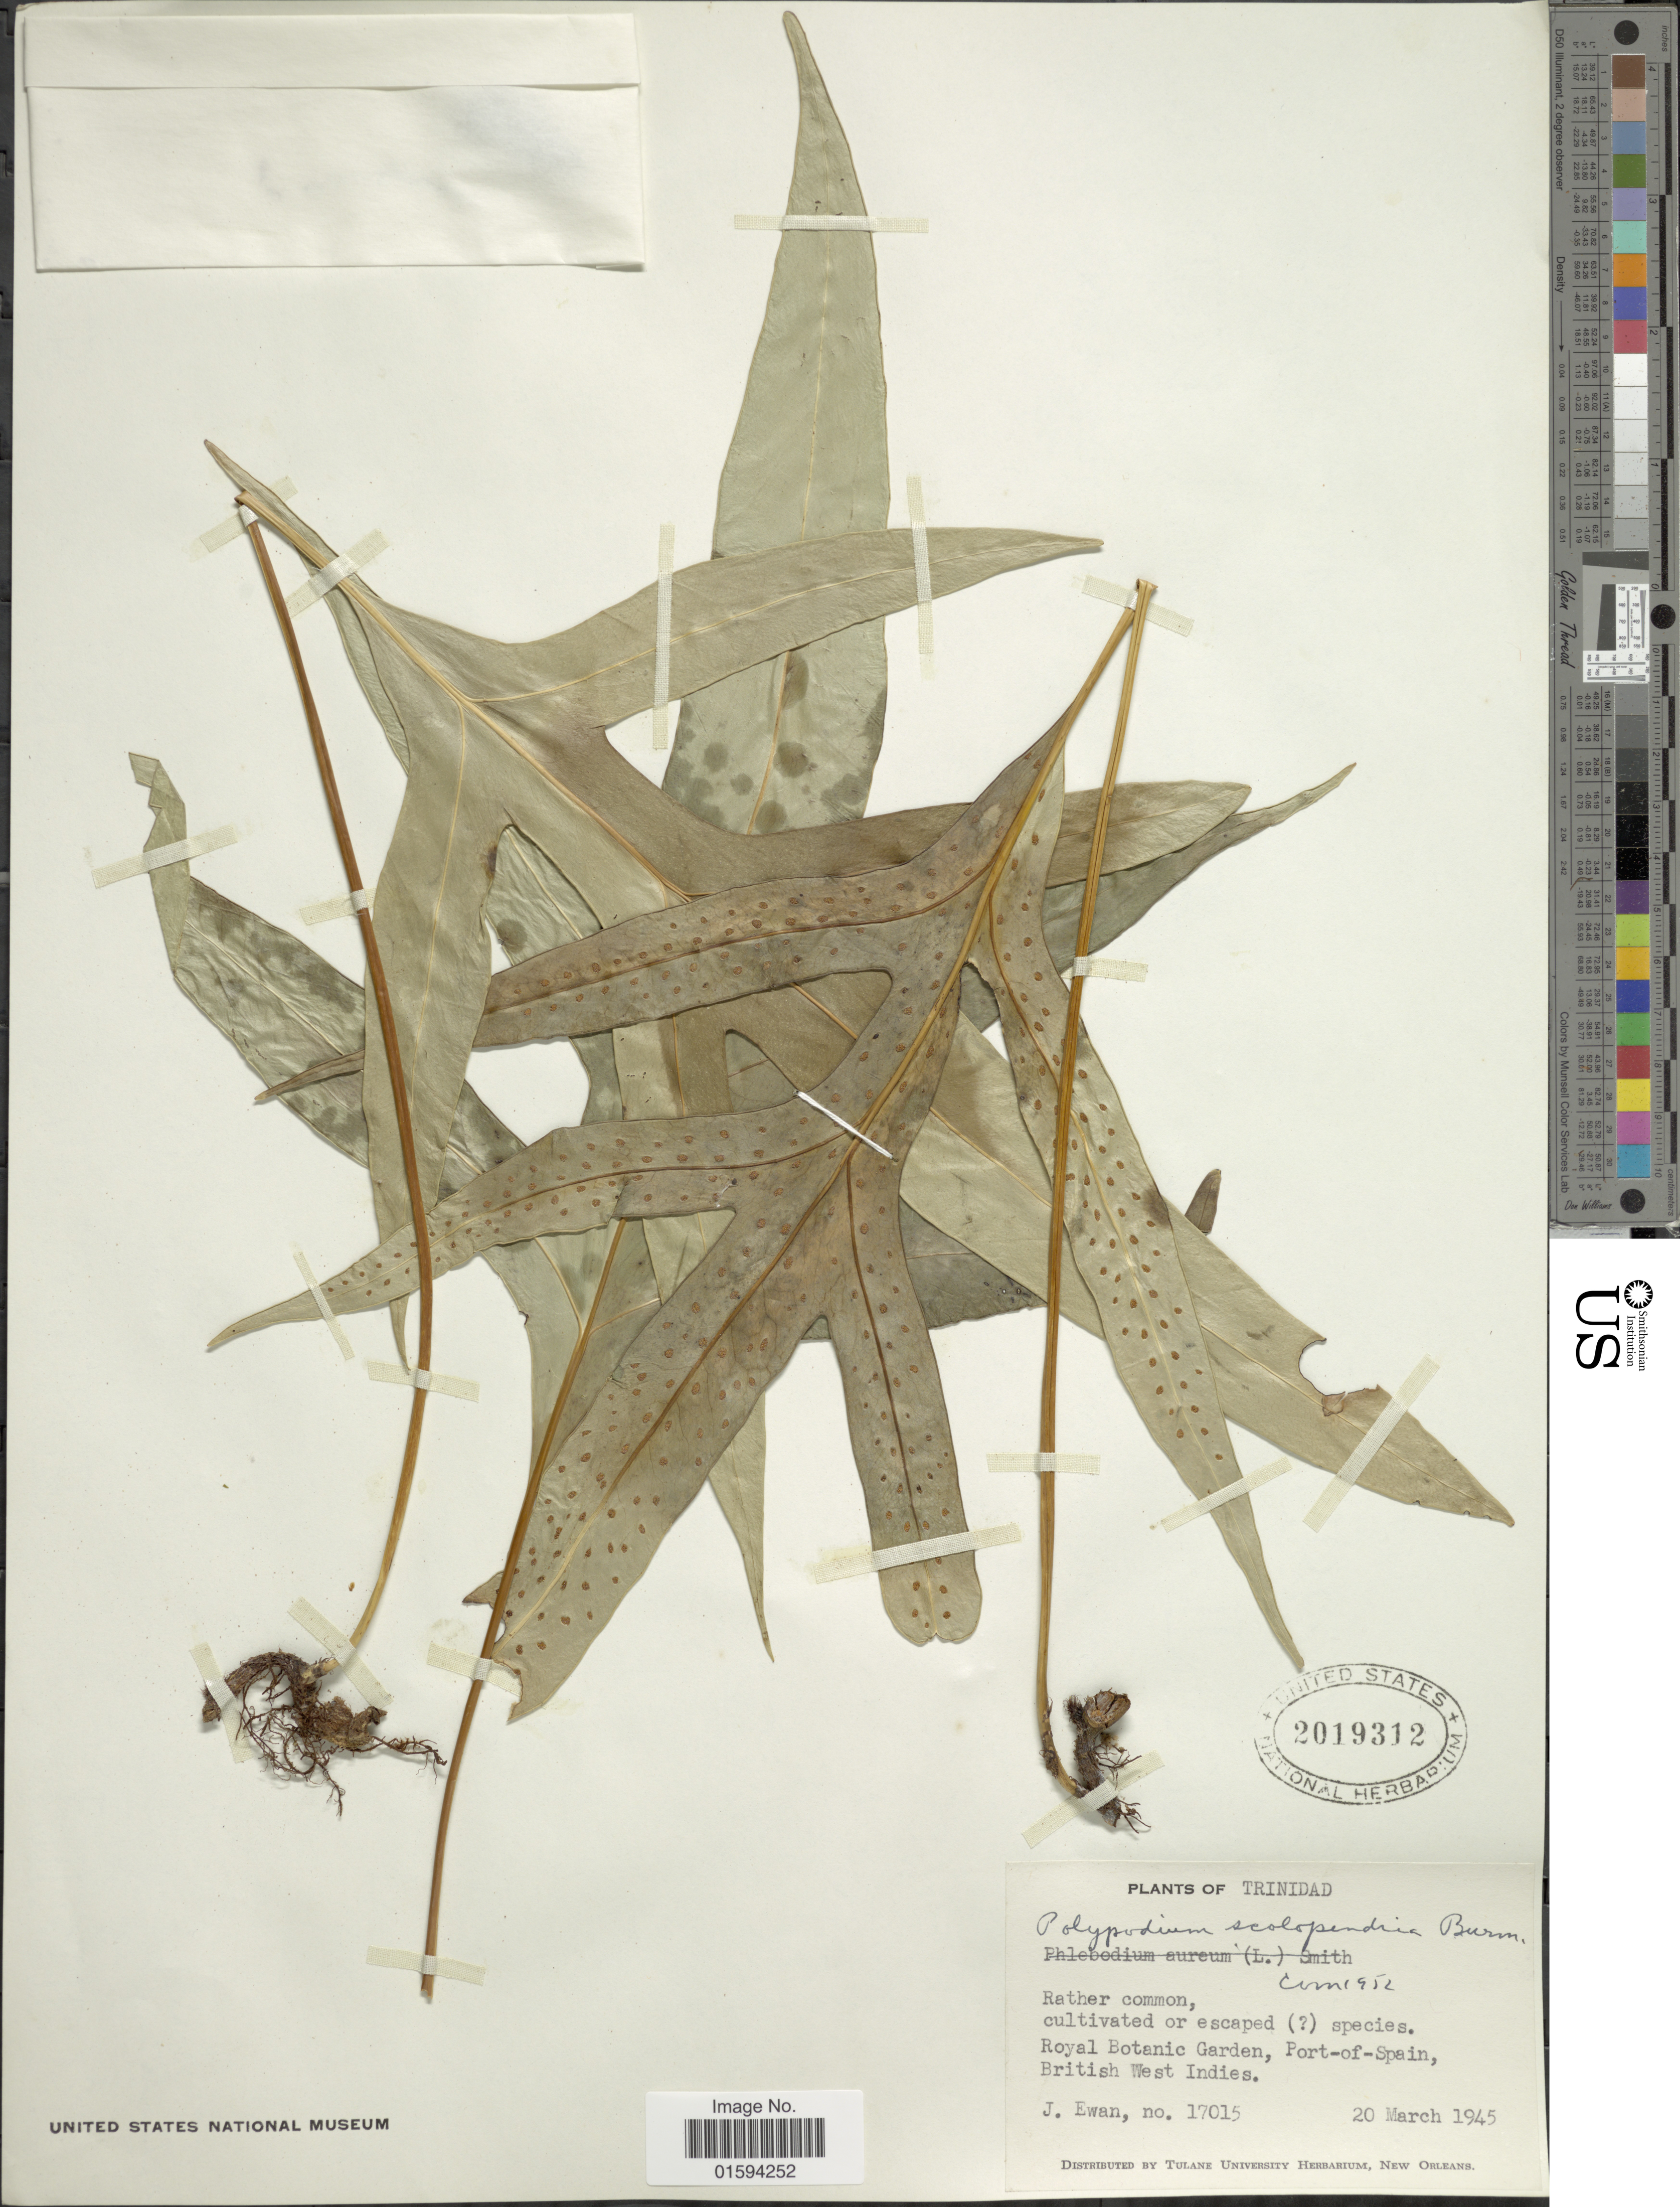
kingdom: Plantae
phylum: Tracheophyta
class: Polypodiopsida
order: Polypodiales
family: Polypodiaceae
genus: Polypodium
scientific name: Polypodium scolopendria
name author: Burm. f.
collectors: J. A. Ewan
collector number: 17015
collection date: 1945-03-20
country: Trinidad and Tobago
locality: Royal Botanic Garden, Port-of-Sapin, British West Indies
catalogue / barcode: US 2019312